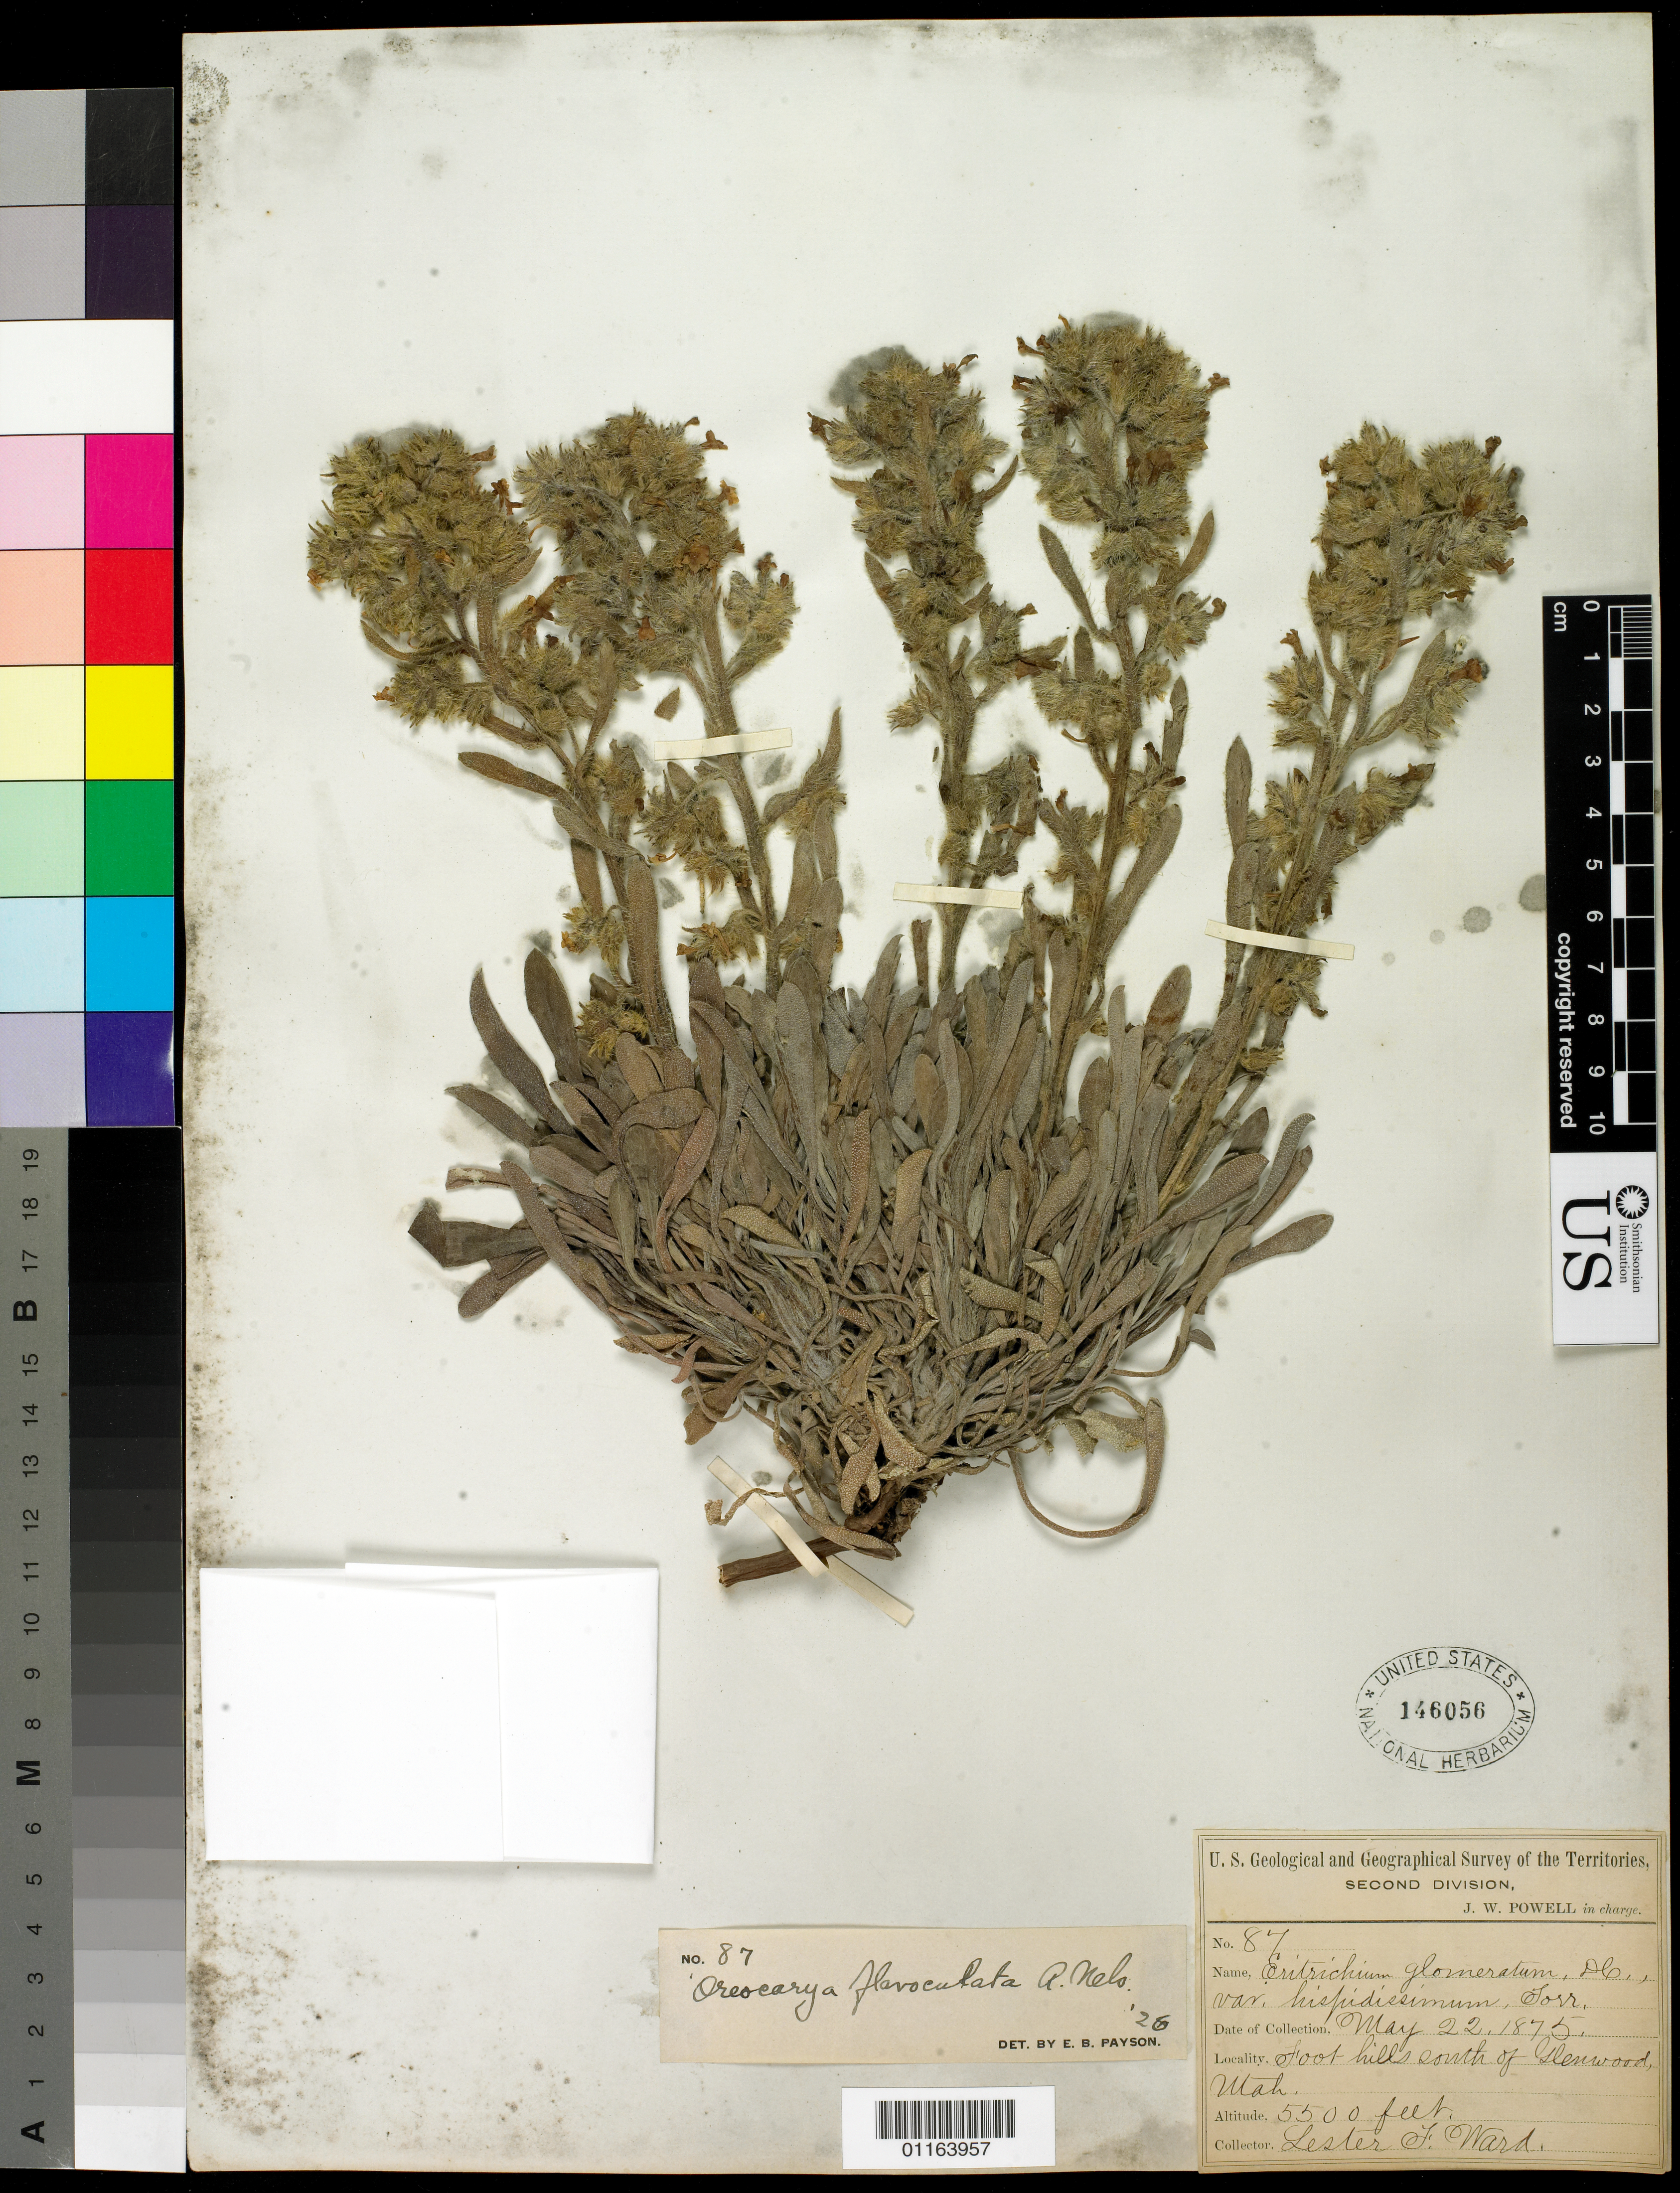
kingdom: Plantae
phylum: Tracheophyta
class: Magnoliopsida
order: Boraginales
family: Boraginaceae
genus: Oreocarya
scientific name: Oreocarya flavoculata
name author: A. Nelson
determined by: Payson, E. B.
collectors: L. F. Ward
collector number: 87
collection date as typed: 22 May 1875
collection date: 1875-05-22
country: United States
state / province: Utah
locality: Foot Hills south of Glenwood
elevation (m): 1676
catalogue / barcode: US 146056